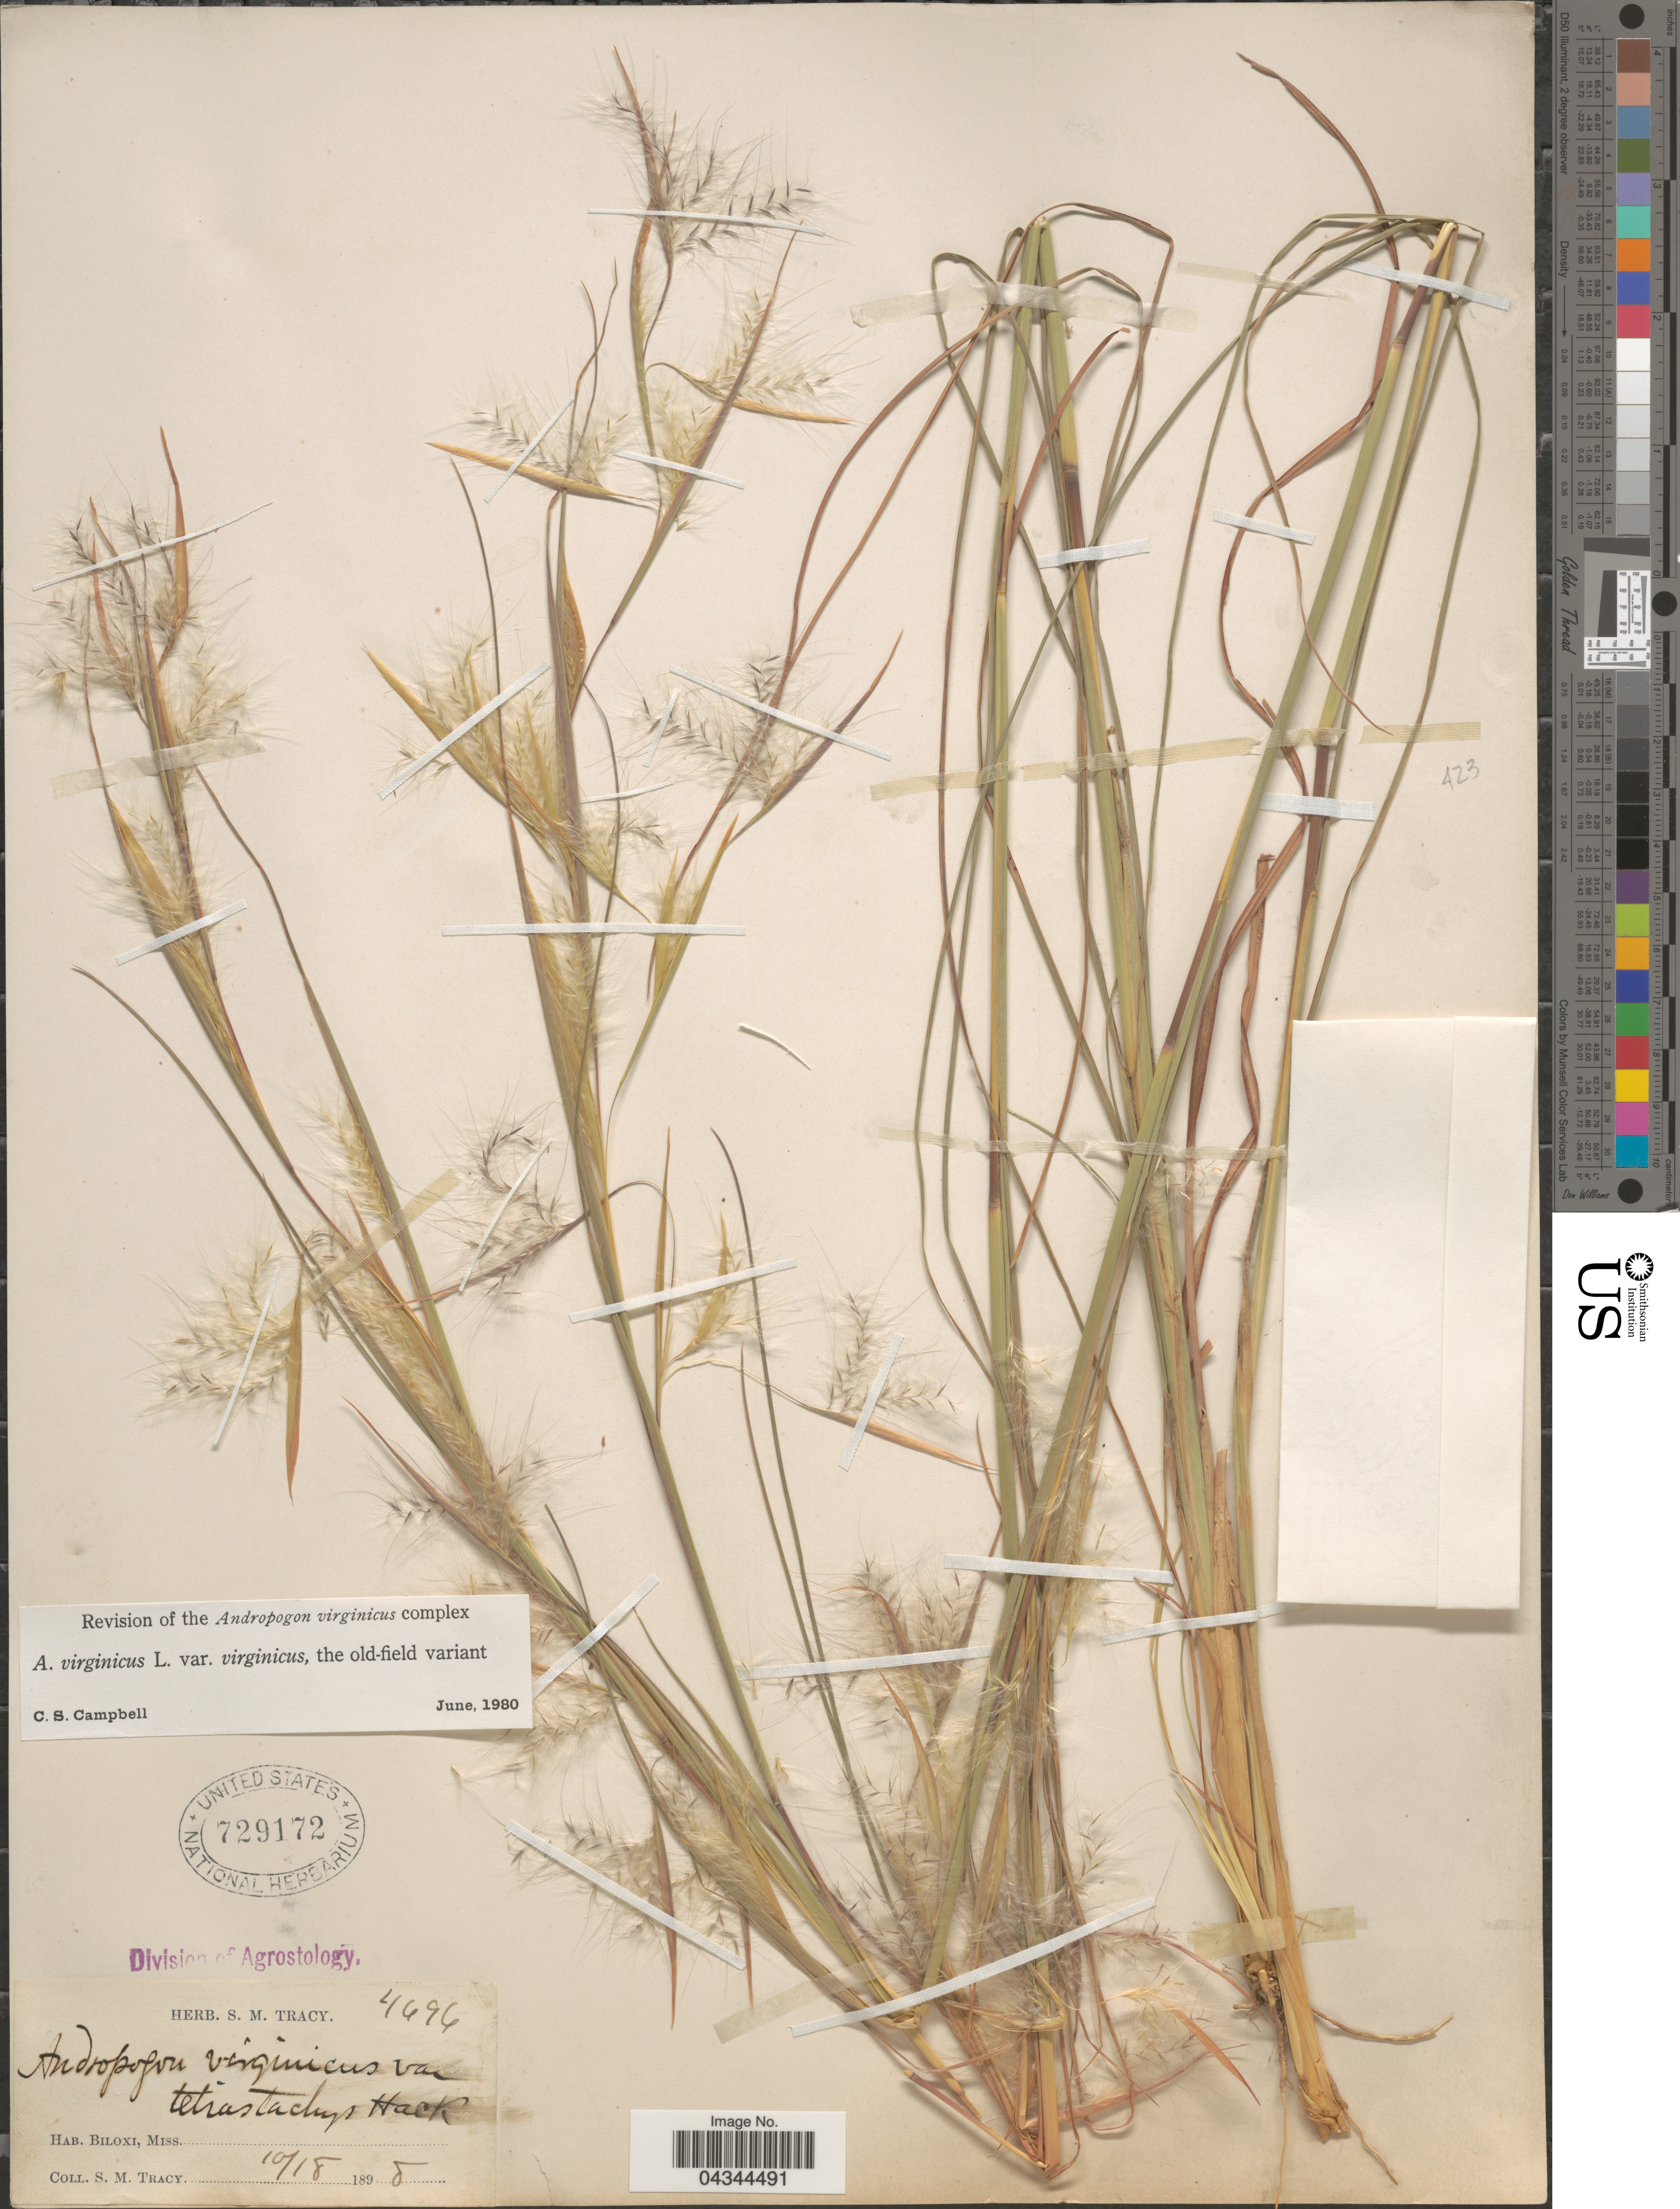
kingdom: Plantae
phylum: Tracheophyta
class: Liliopsida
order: Poales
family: Poaceae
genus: Andropogon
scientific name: Andropogon virginicus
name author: L.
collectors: S. M. Tracy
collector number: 4696*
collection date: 1898-10-18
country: United States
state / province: Mississippi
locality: Biloxi.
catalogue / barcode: US 729172